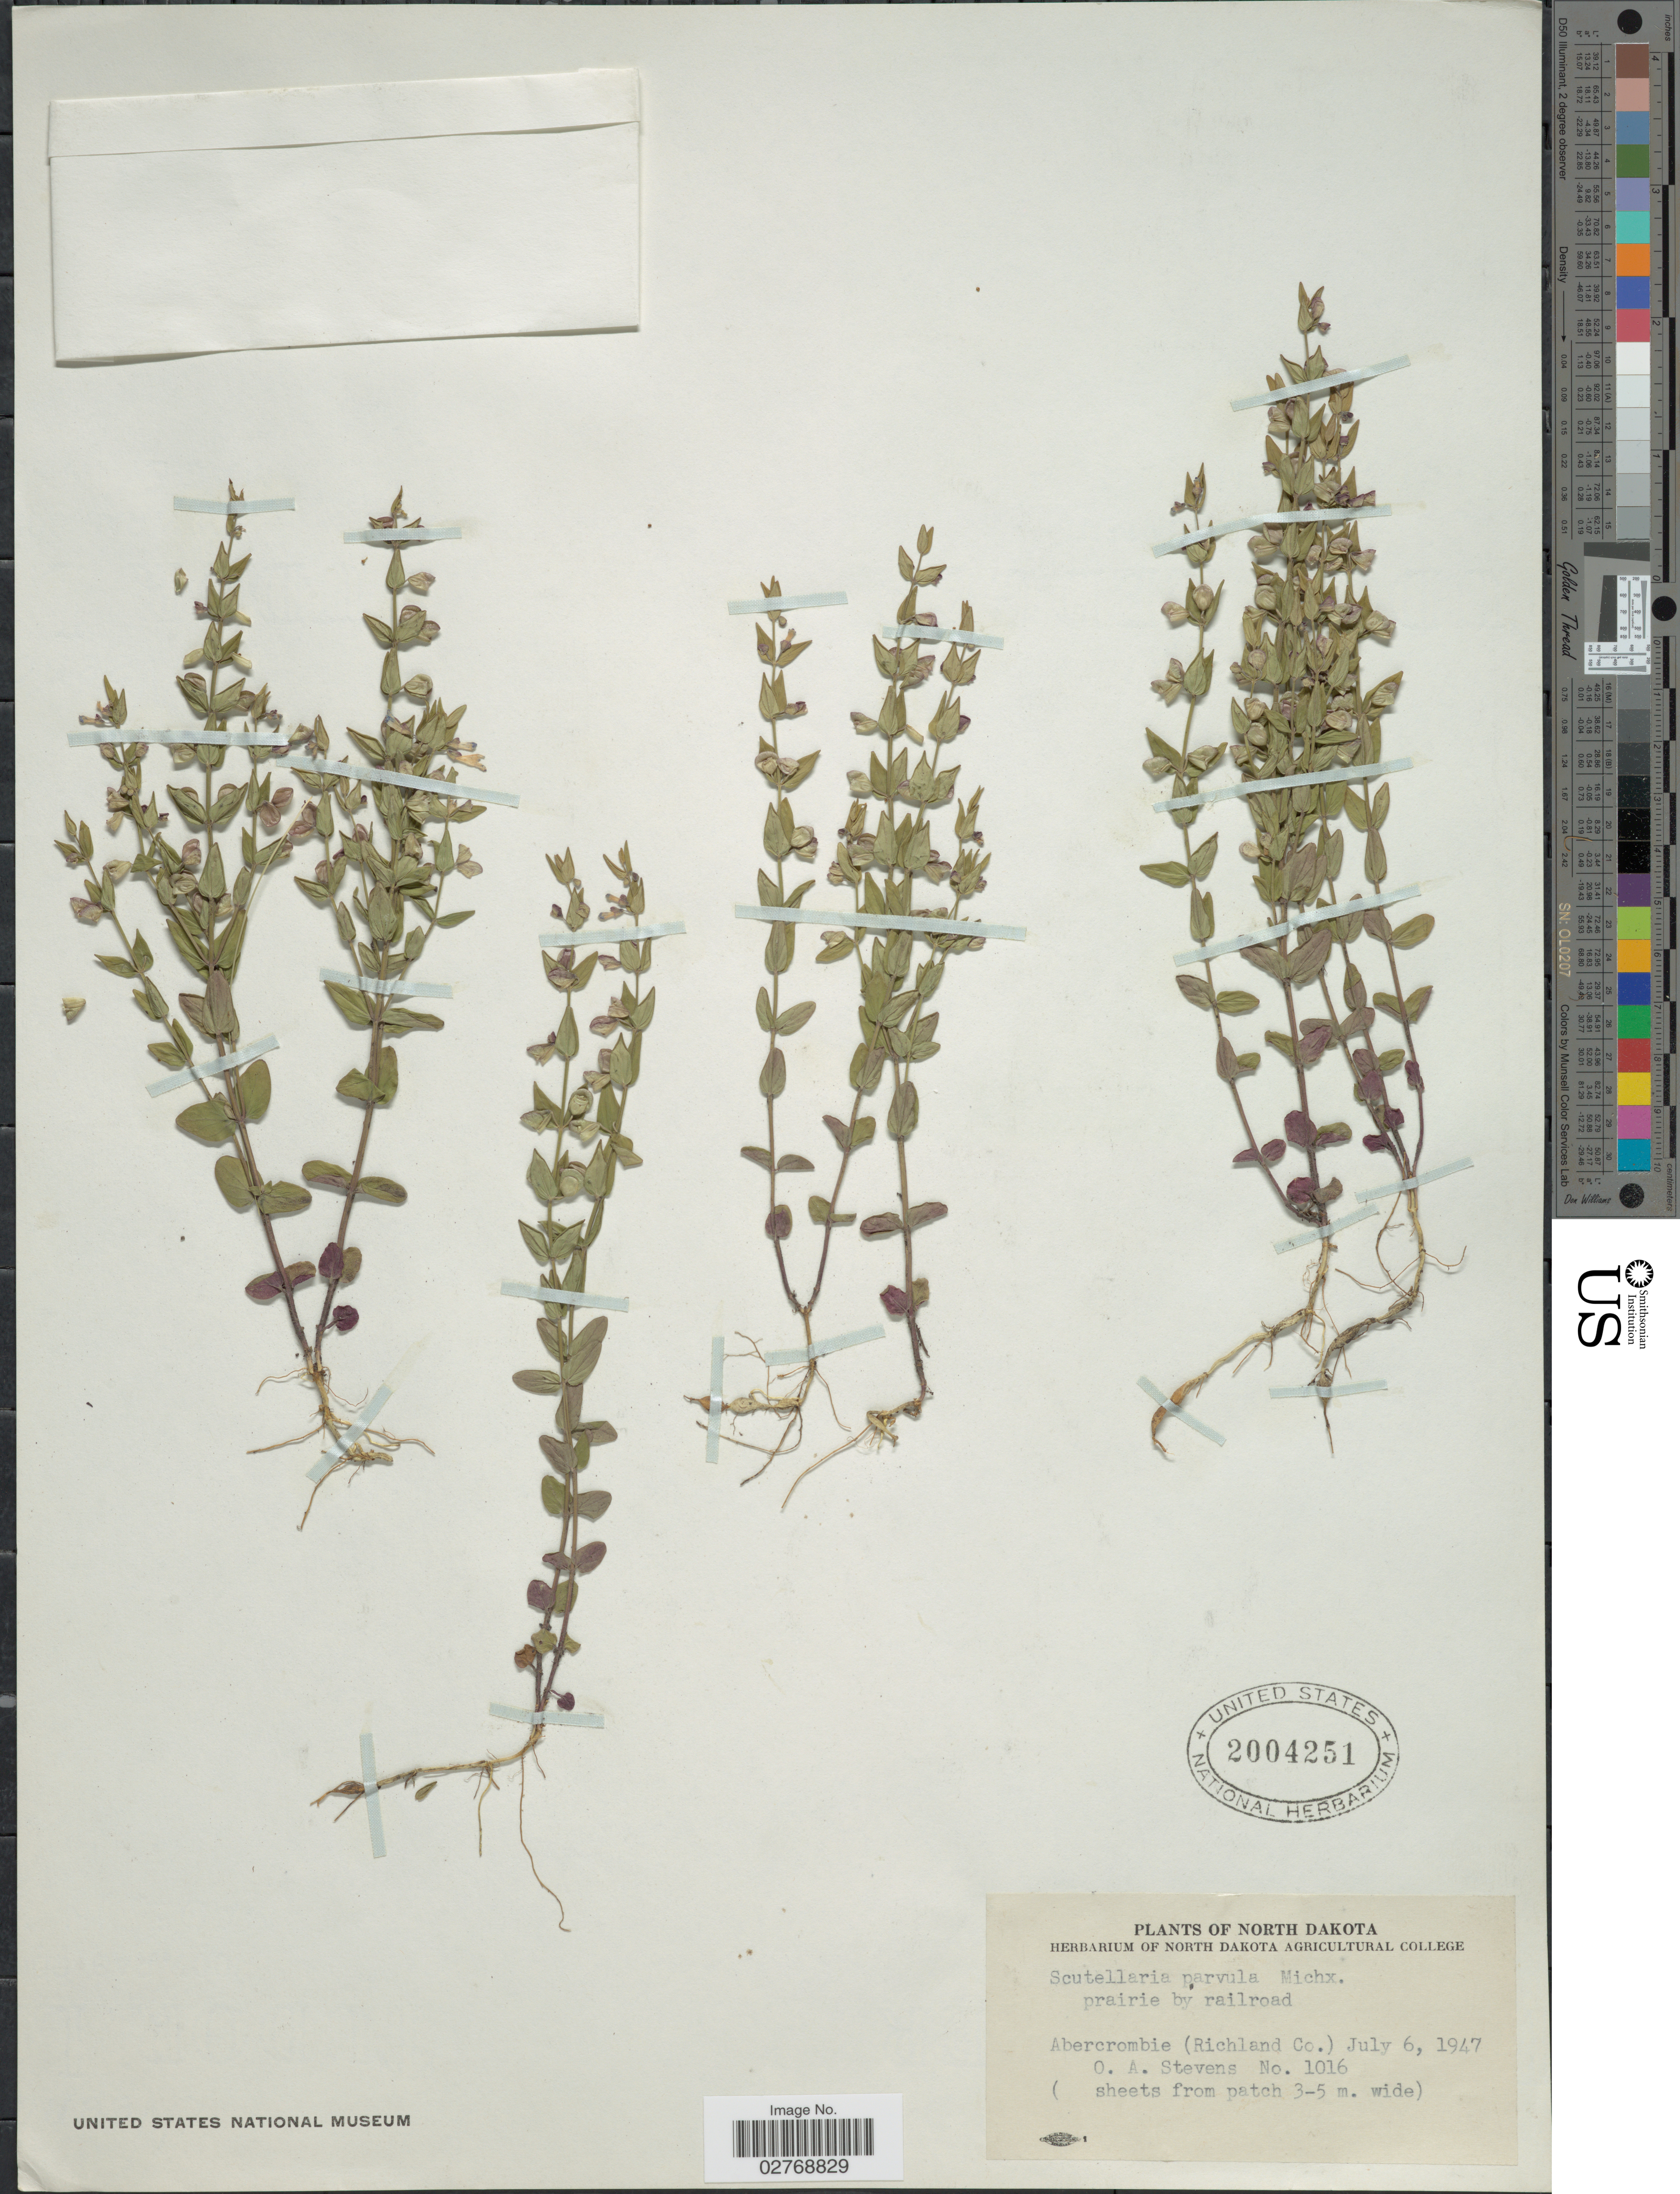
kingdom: Plantae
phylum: Tracheophyta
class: Magnoliopsida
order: Lamiales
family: Lamiaceae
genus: Scutellaria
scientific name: Scutellaria parvula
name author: Michx.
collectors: O. A. Stevens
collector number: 1016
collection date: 1947-07-06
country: United States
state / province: North Dakota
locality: Abercrombie (Richland Co.).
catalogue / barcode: US 2004251